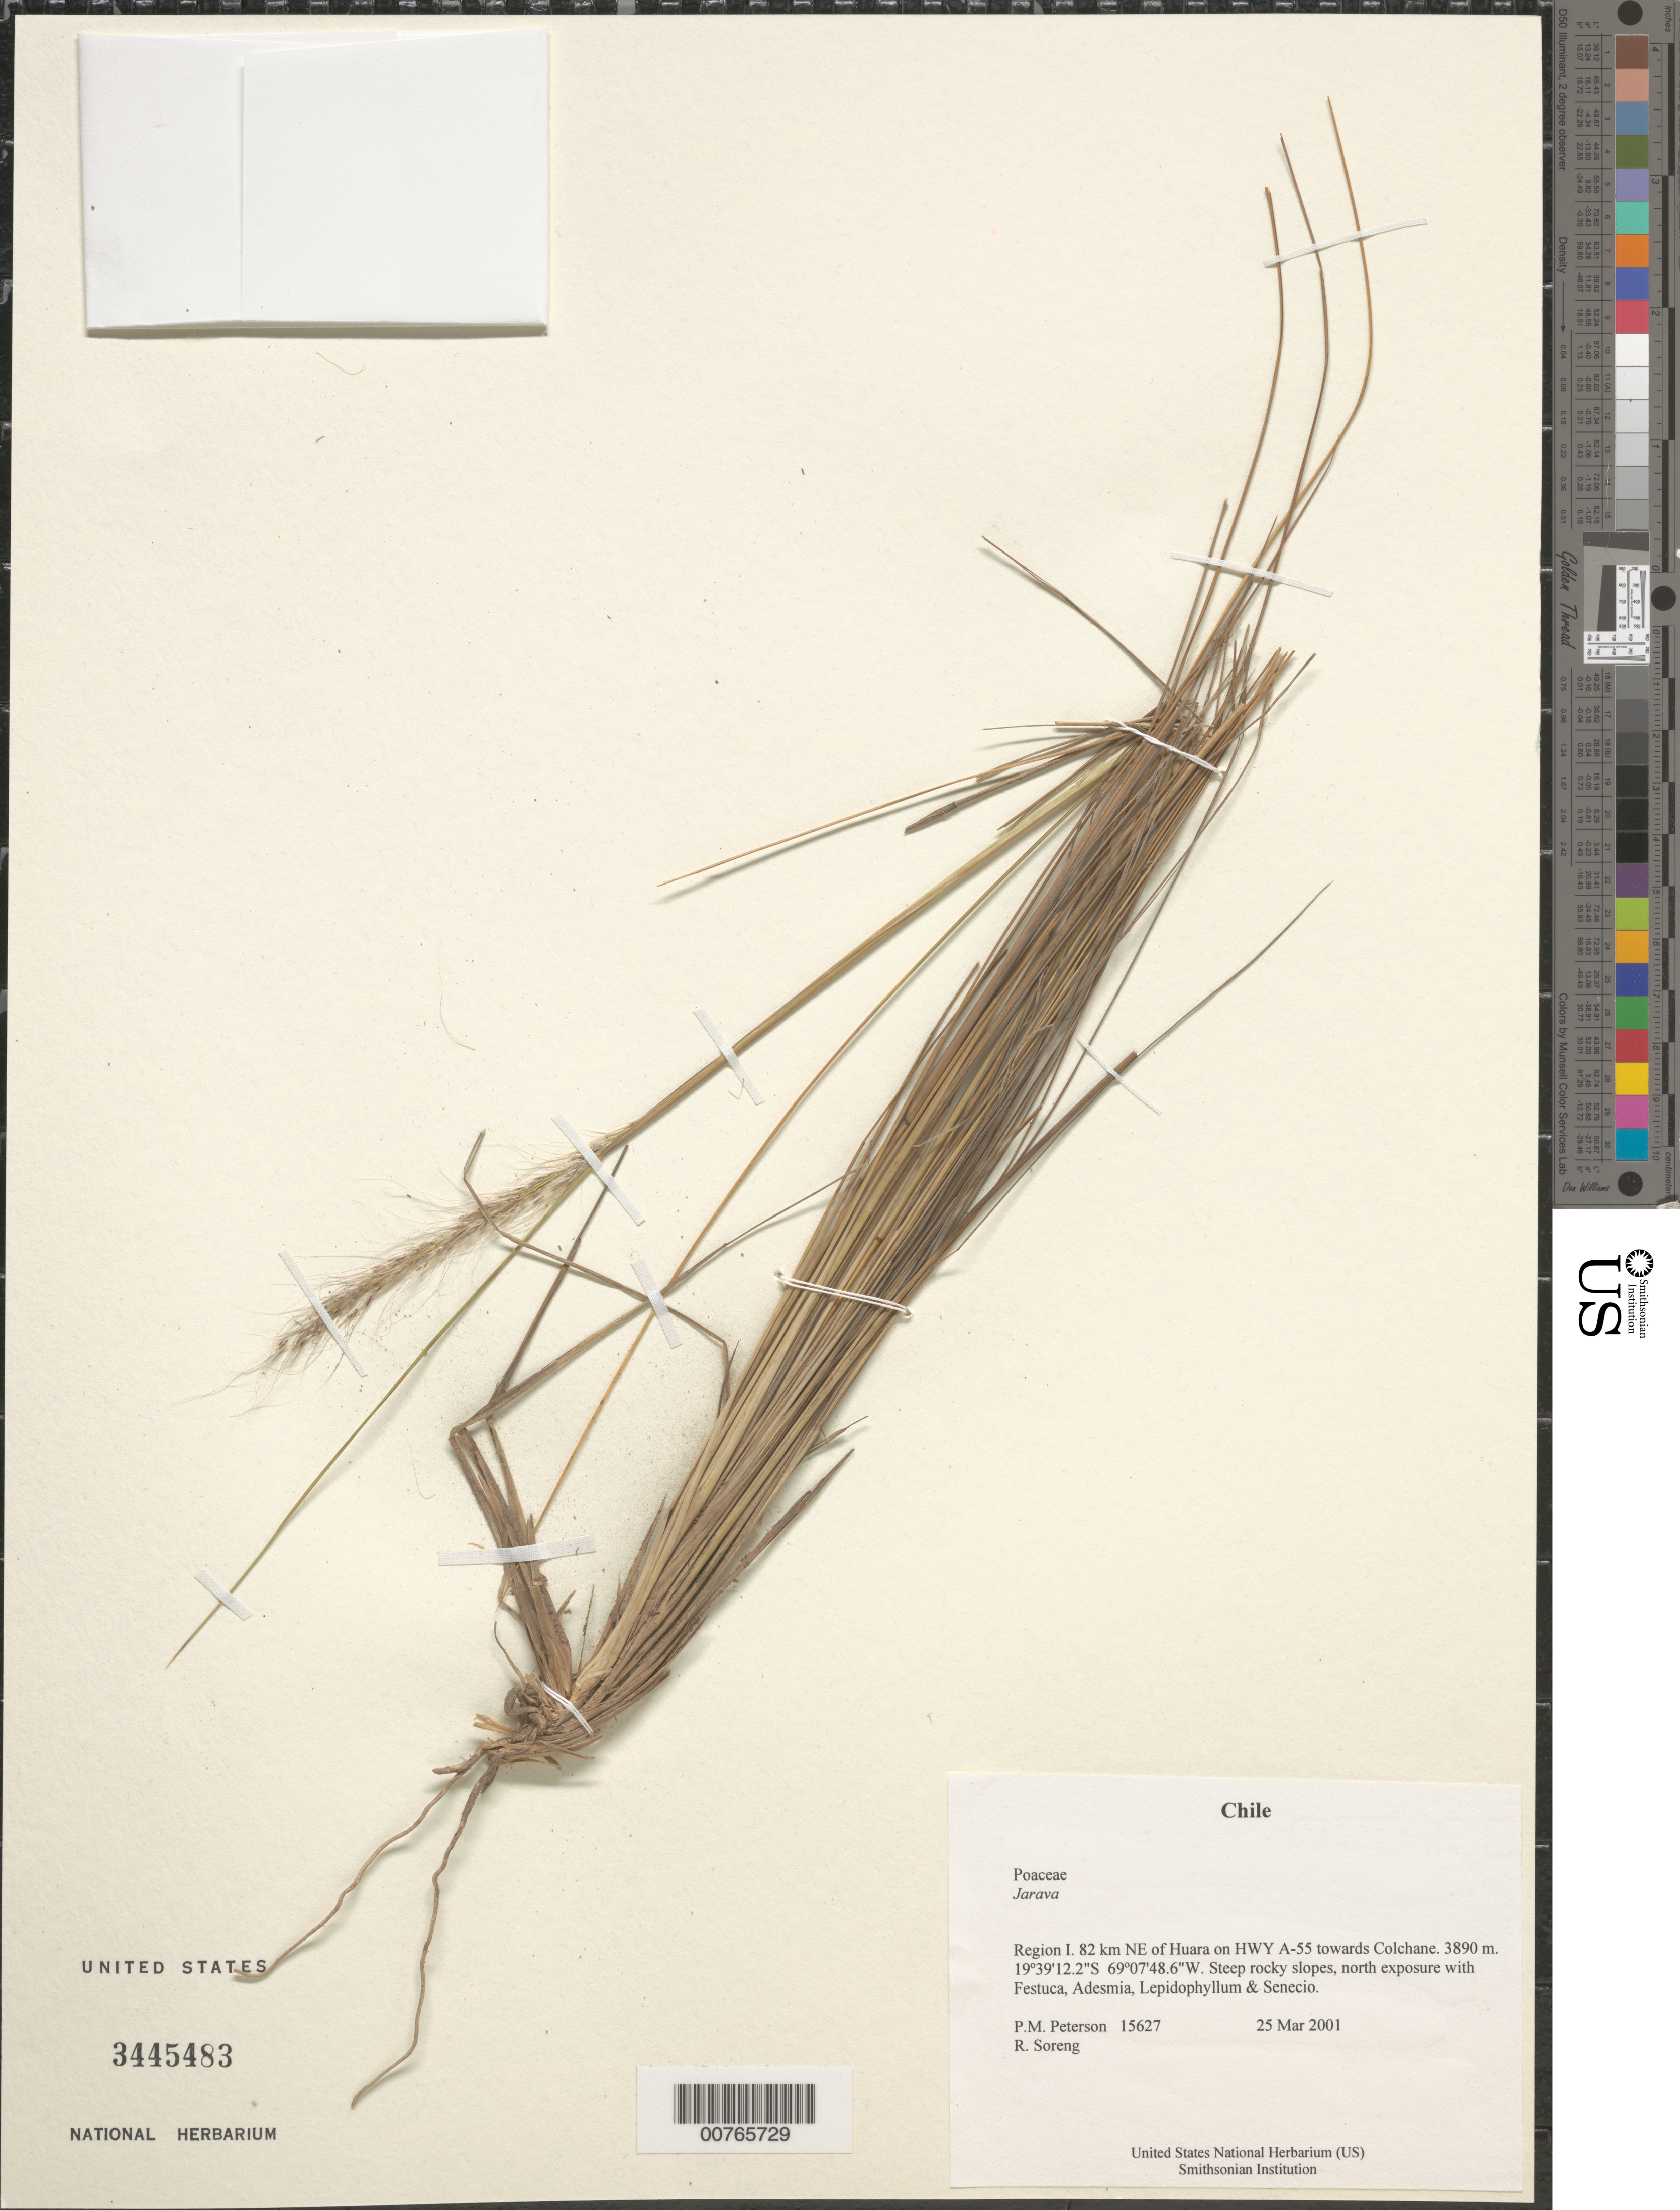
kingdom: Plantae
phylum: Tracheophyta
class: Liliopsida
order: Poales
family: Poaceae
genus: Jarava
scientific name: Jarava leptostachya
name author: (Griseb.) F. Rojas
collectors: P. M. Peterson & R. J. Soreng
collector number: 15627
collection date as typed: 25 Mar 2001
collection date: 2001-03-25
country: Chile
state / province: Tarapacá (I)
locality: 82 km NE of Huara on HWY A-55 towards Colchane.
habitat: Steep rocky slopes, north exposure with Festuca, Adesmia, Lepidophyllum & Senecio.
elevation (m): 3890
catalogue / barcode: US 3445483